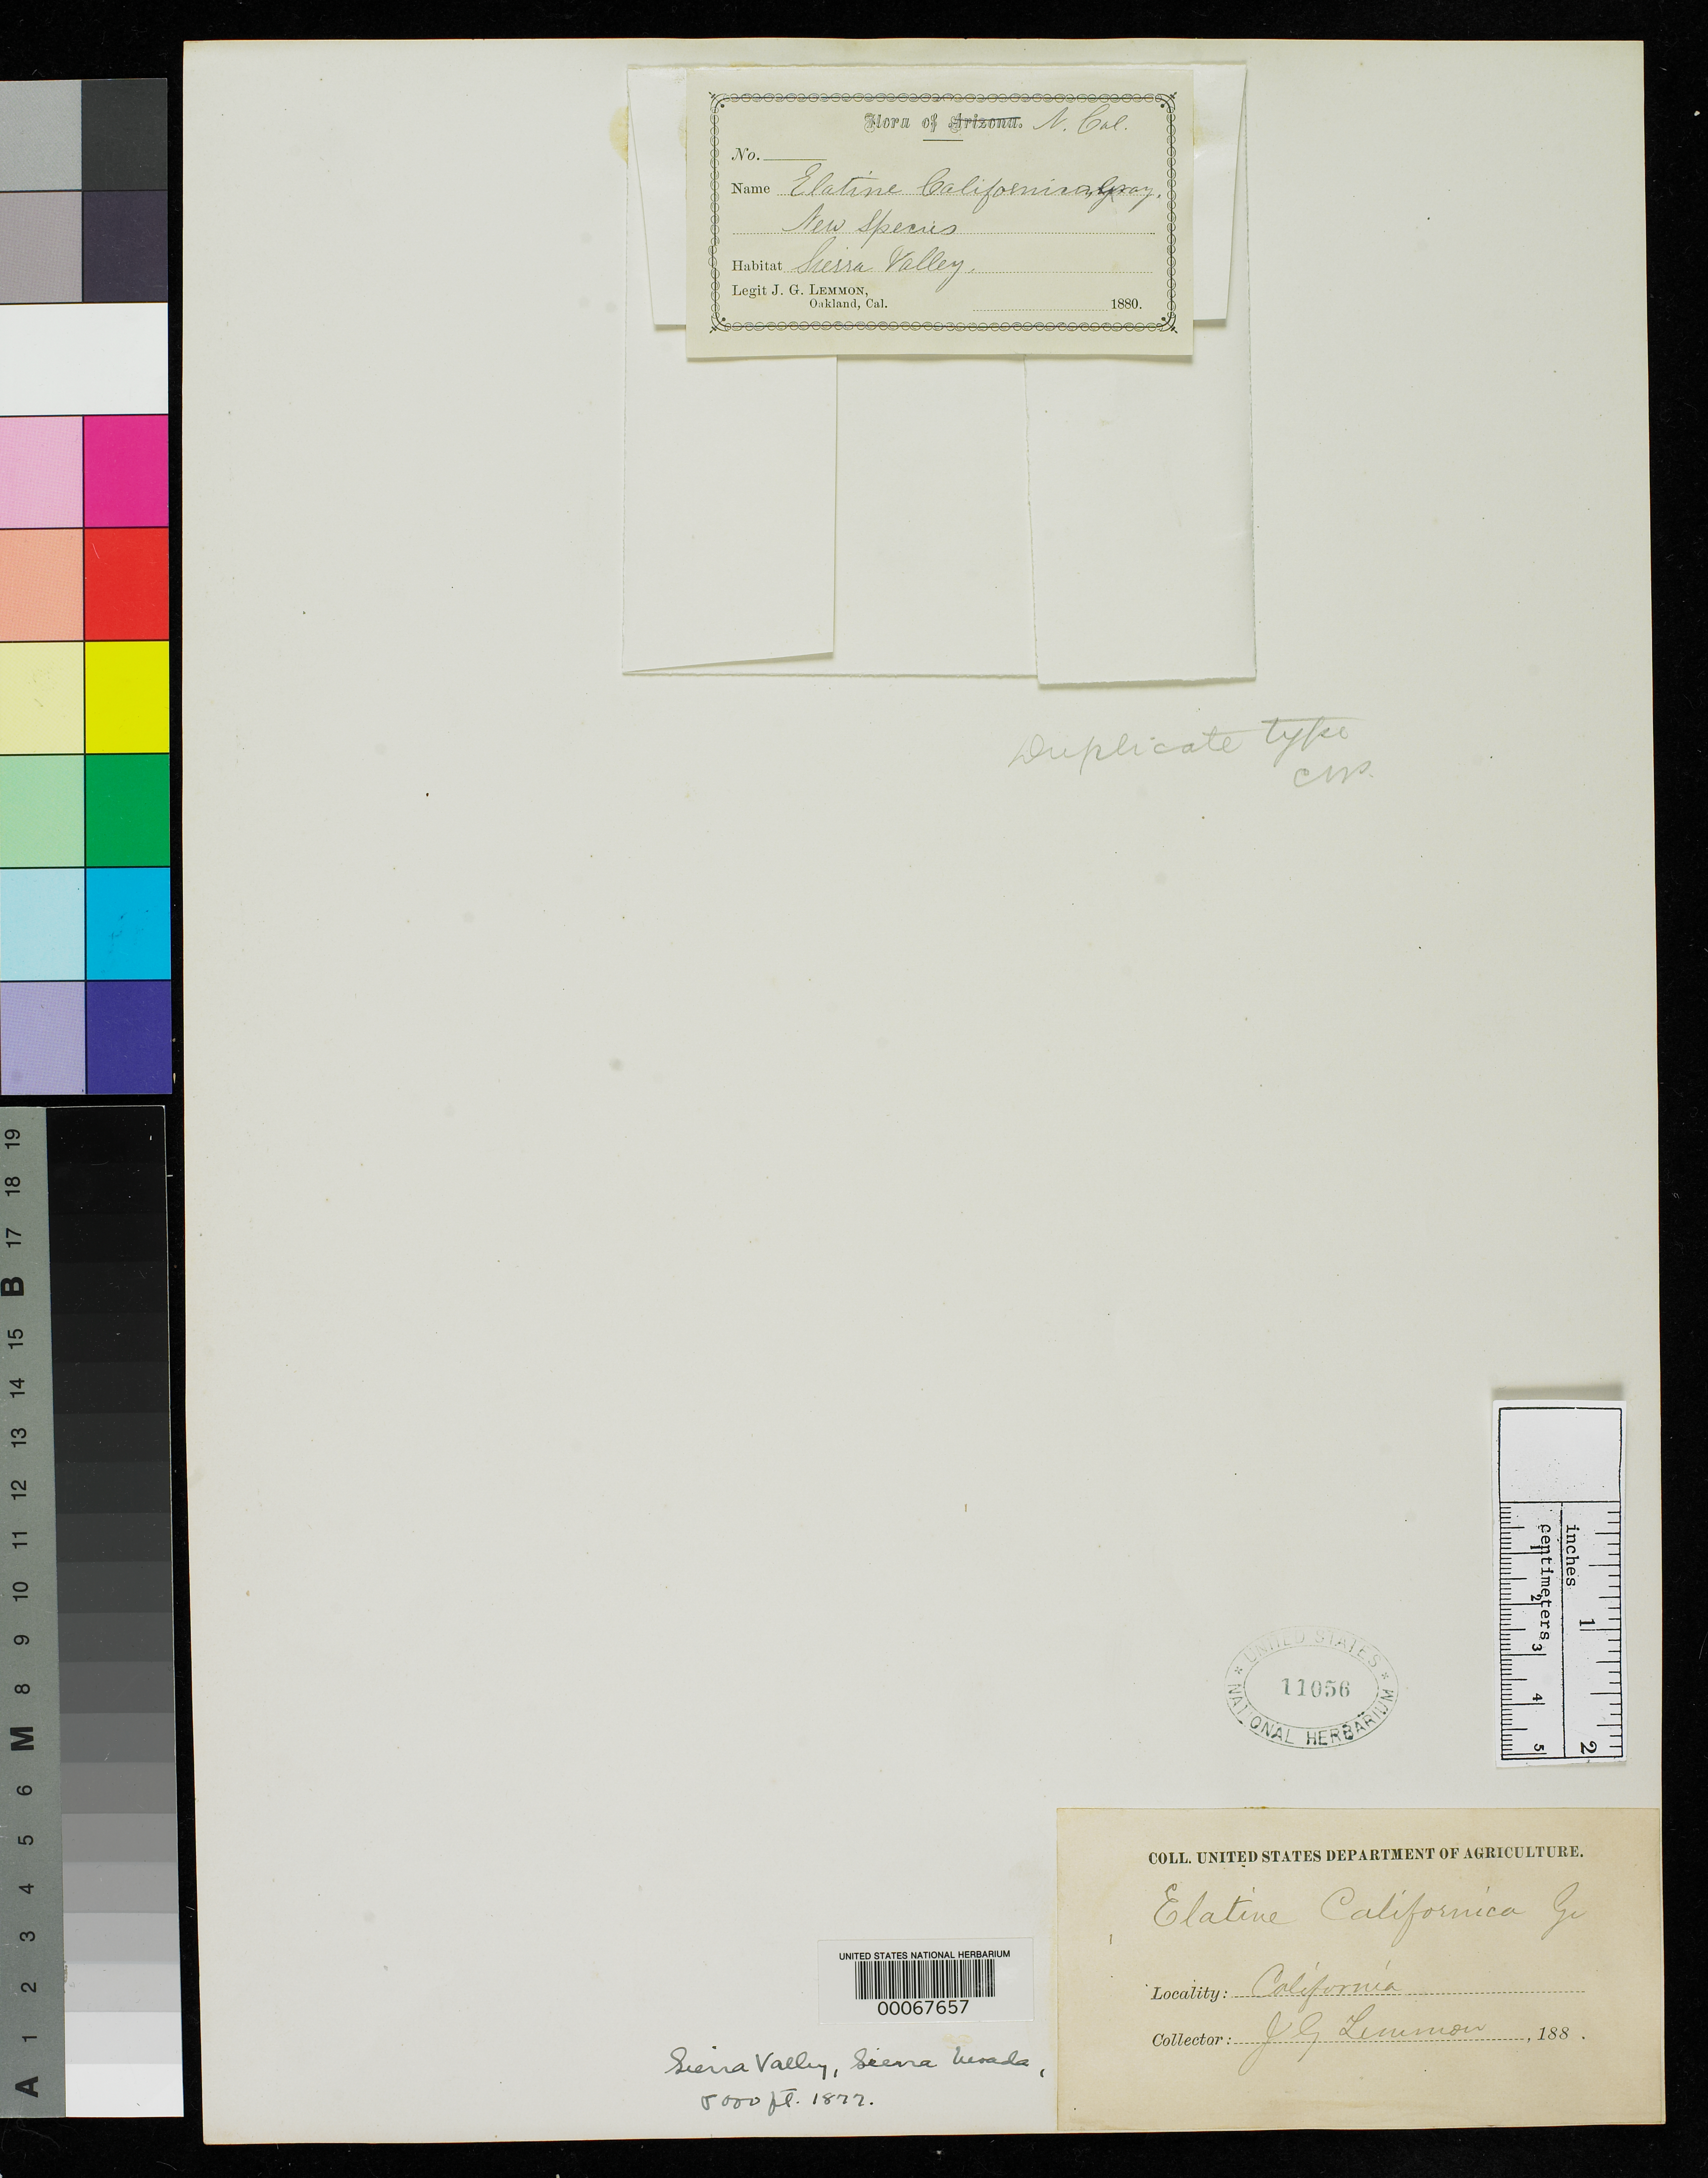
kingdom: Plantae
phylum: Tracheophyta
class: Magnoliopsida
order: Malpighiales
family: Elatinaceae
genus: Elatine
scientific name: Elatine californica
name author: A. Gray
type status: Type Fragment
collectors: J. G. Lemmon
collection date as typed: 1877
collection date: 1877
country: United States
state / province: California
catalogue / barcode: US 11056